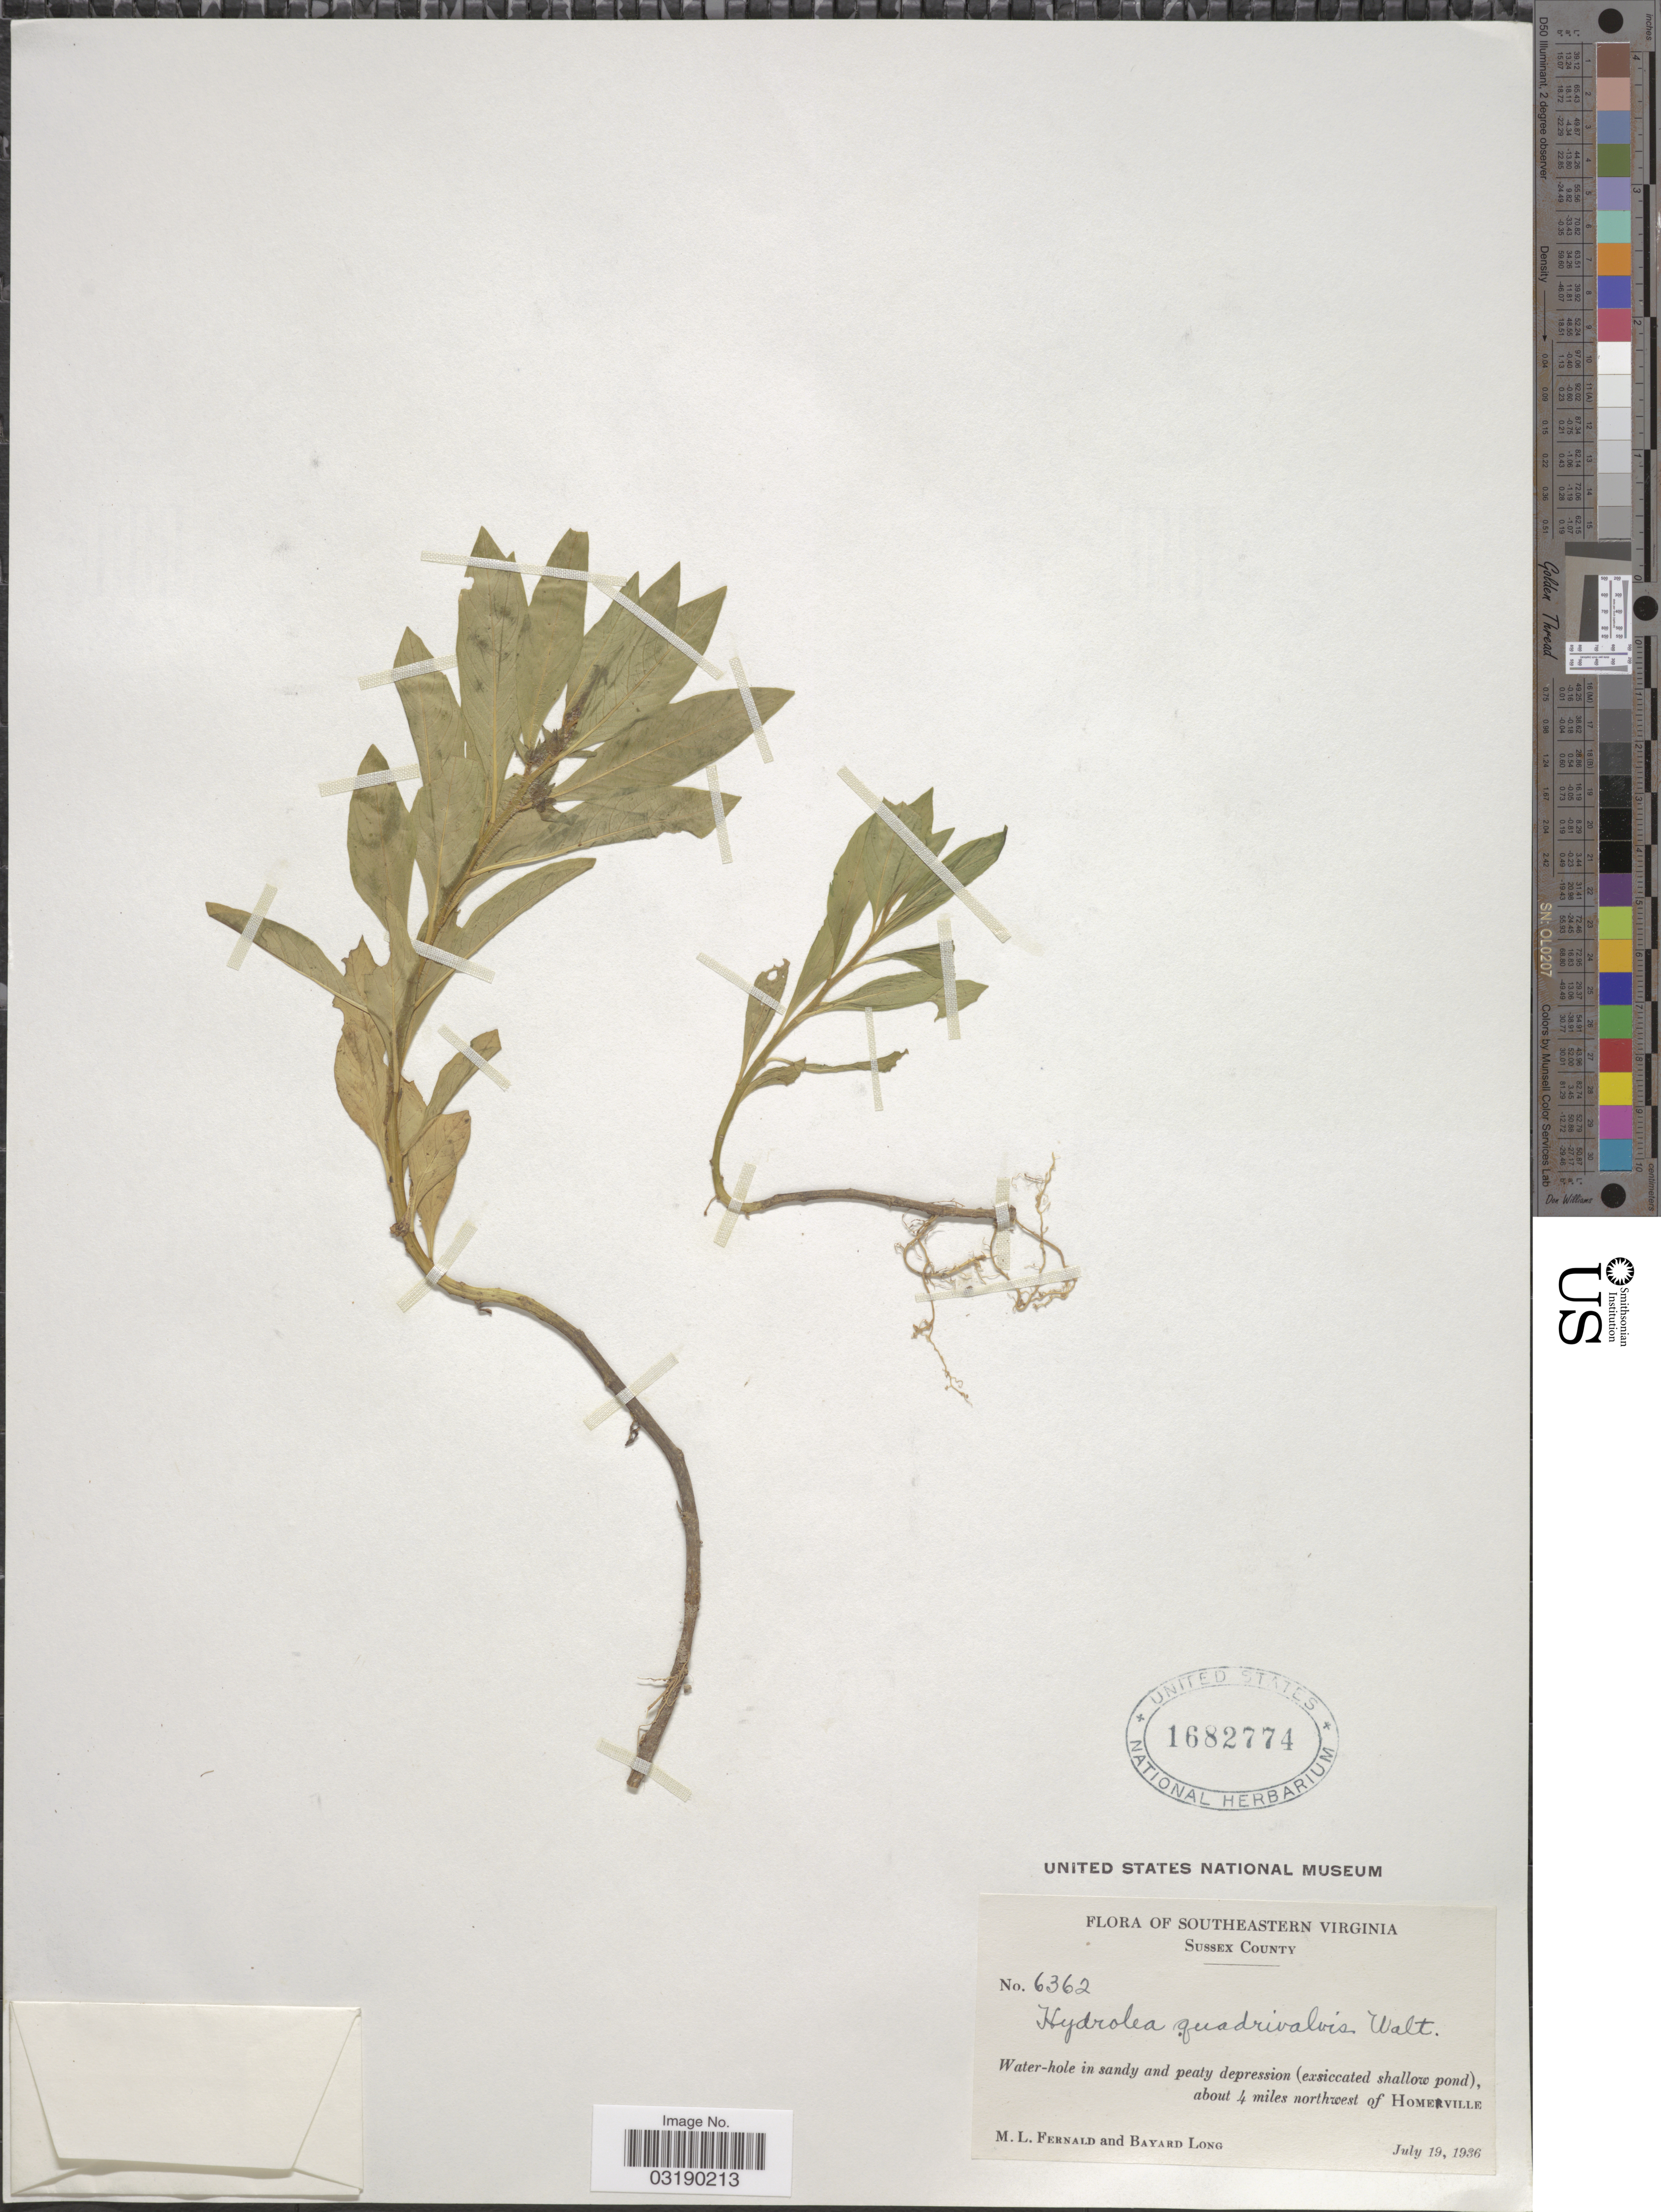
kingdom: Plantae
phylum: Tracheophyta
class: Magnoliopsida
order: Solanales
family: Hydroleaceae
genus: Hydrolea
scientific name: Hydrolea quadrivalvis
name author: Walter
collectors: M. L. Fernald & B. H. Long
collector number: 6362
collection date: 1936-07-19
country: United States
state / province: Virginia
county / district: Sussex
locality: Southeastern Virginia. Sussex County. Water-hole in sandy and peaty depression (exsiccated shallow pond), about 4 miles northwest of Homerville.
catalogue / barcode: US 1682774